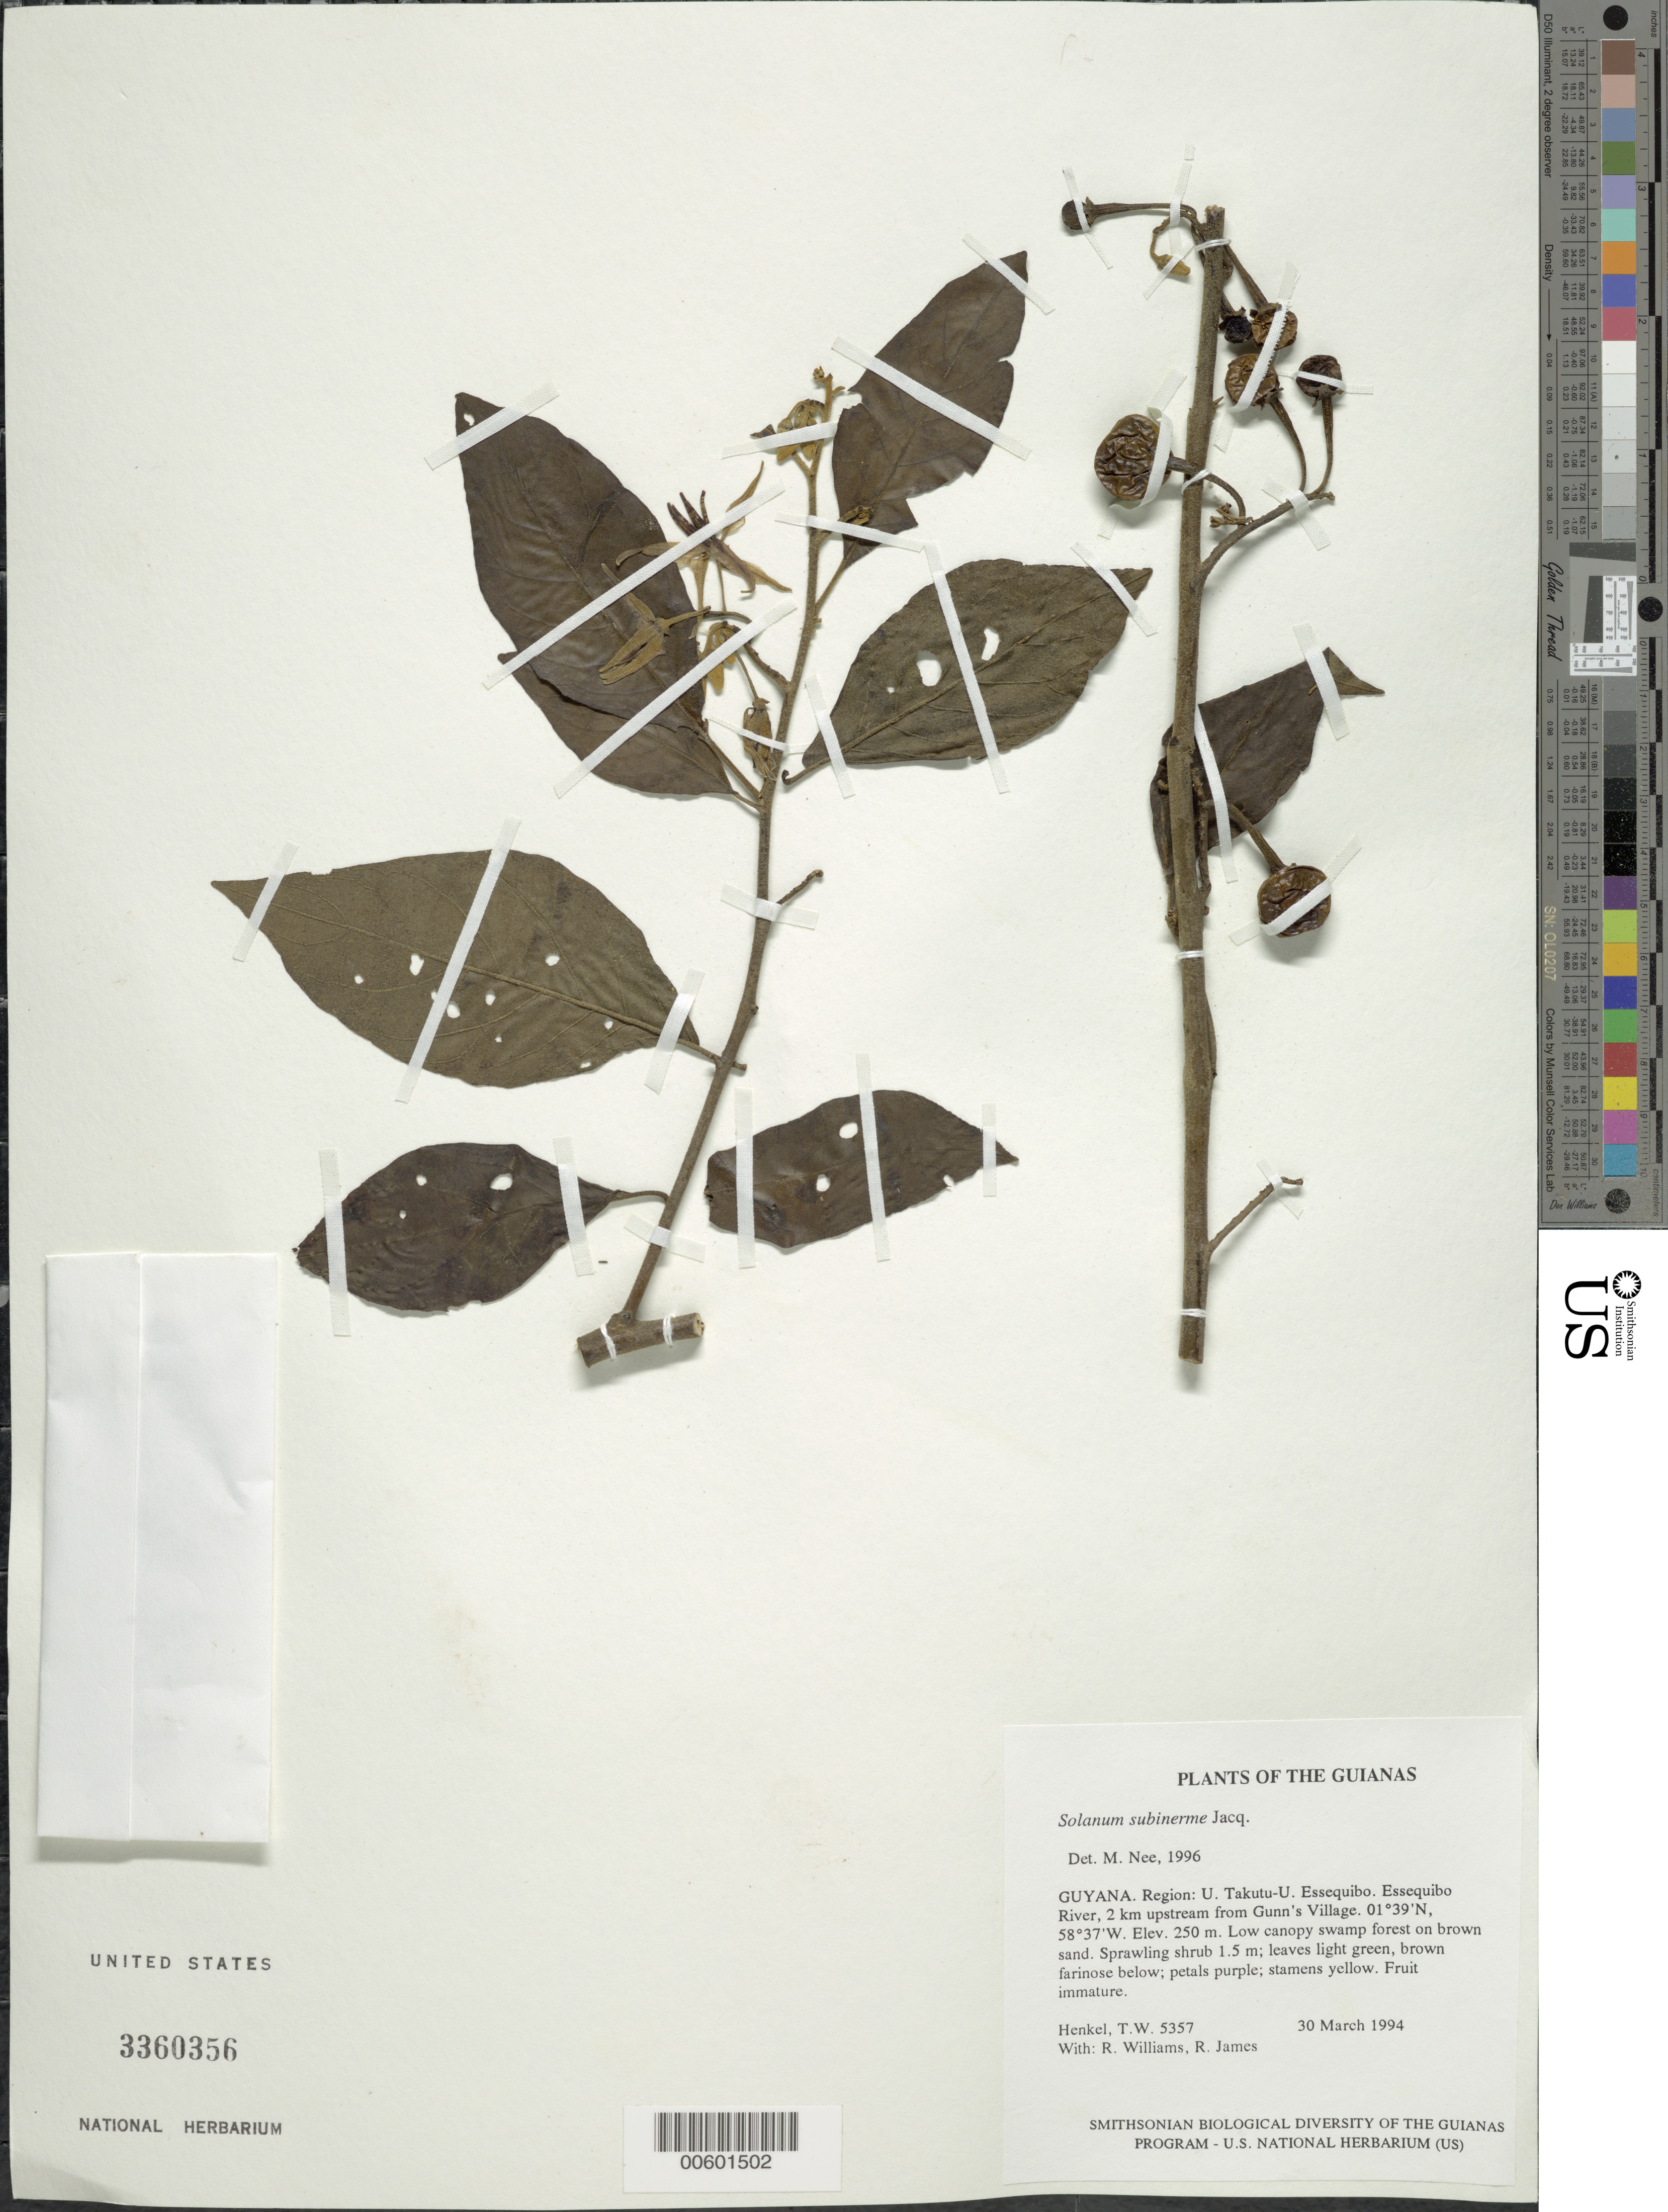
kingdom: Plantae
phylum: Tracheophyta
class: Magnoliopsida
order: Solanales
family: Solanaceae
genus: Solanum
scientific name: Solanum subinerme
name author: Jacq.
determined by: Nee, Michael H.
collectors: T. Henkel, R. Williams & R. James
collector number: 5357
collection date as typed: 3 Mar 1994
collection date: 1994-03-03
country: Guyana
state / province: U. Takutu-U. Essequibo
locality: Essequibo River, 2 km upstream from Gunn's Village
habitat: Low canopy swamp forest on brown sand.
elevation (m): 250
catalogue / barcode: US 3360356